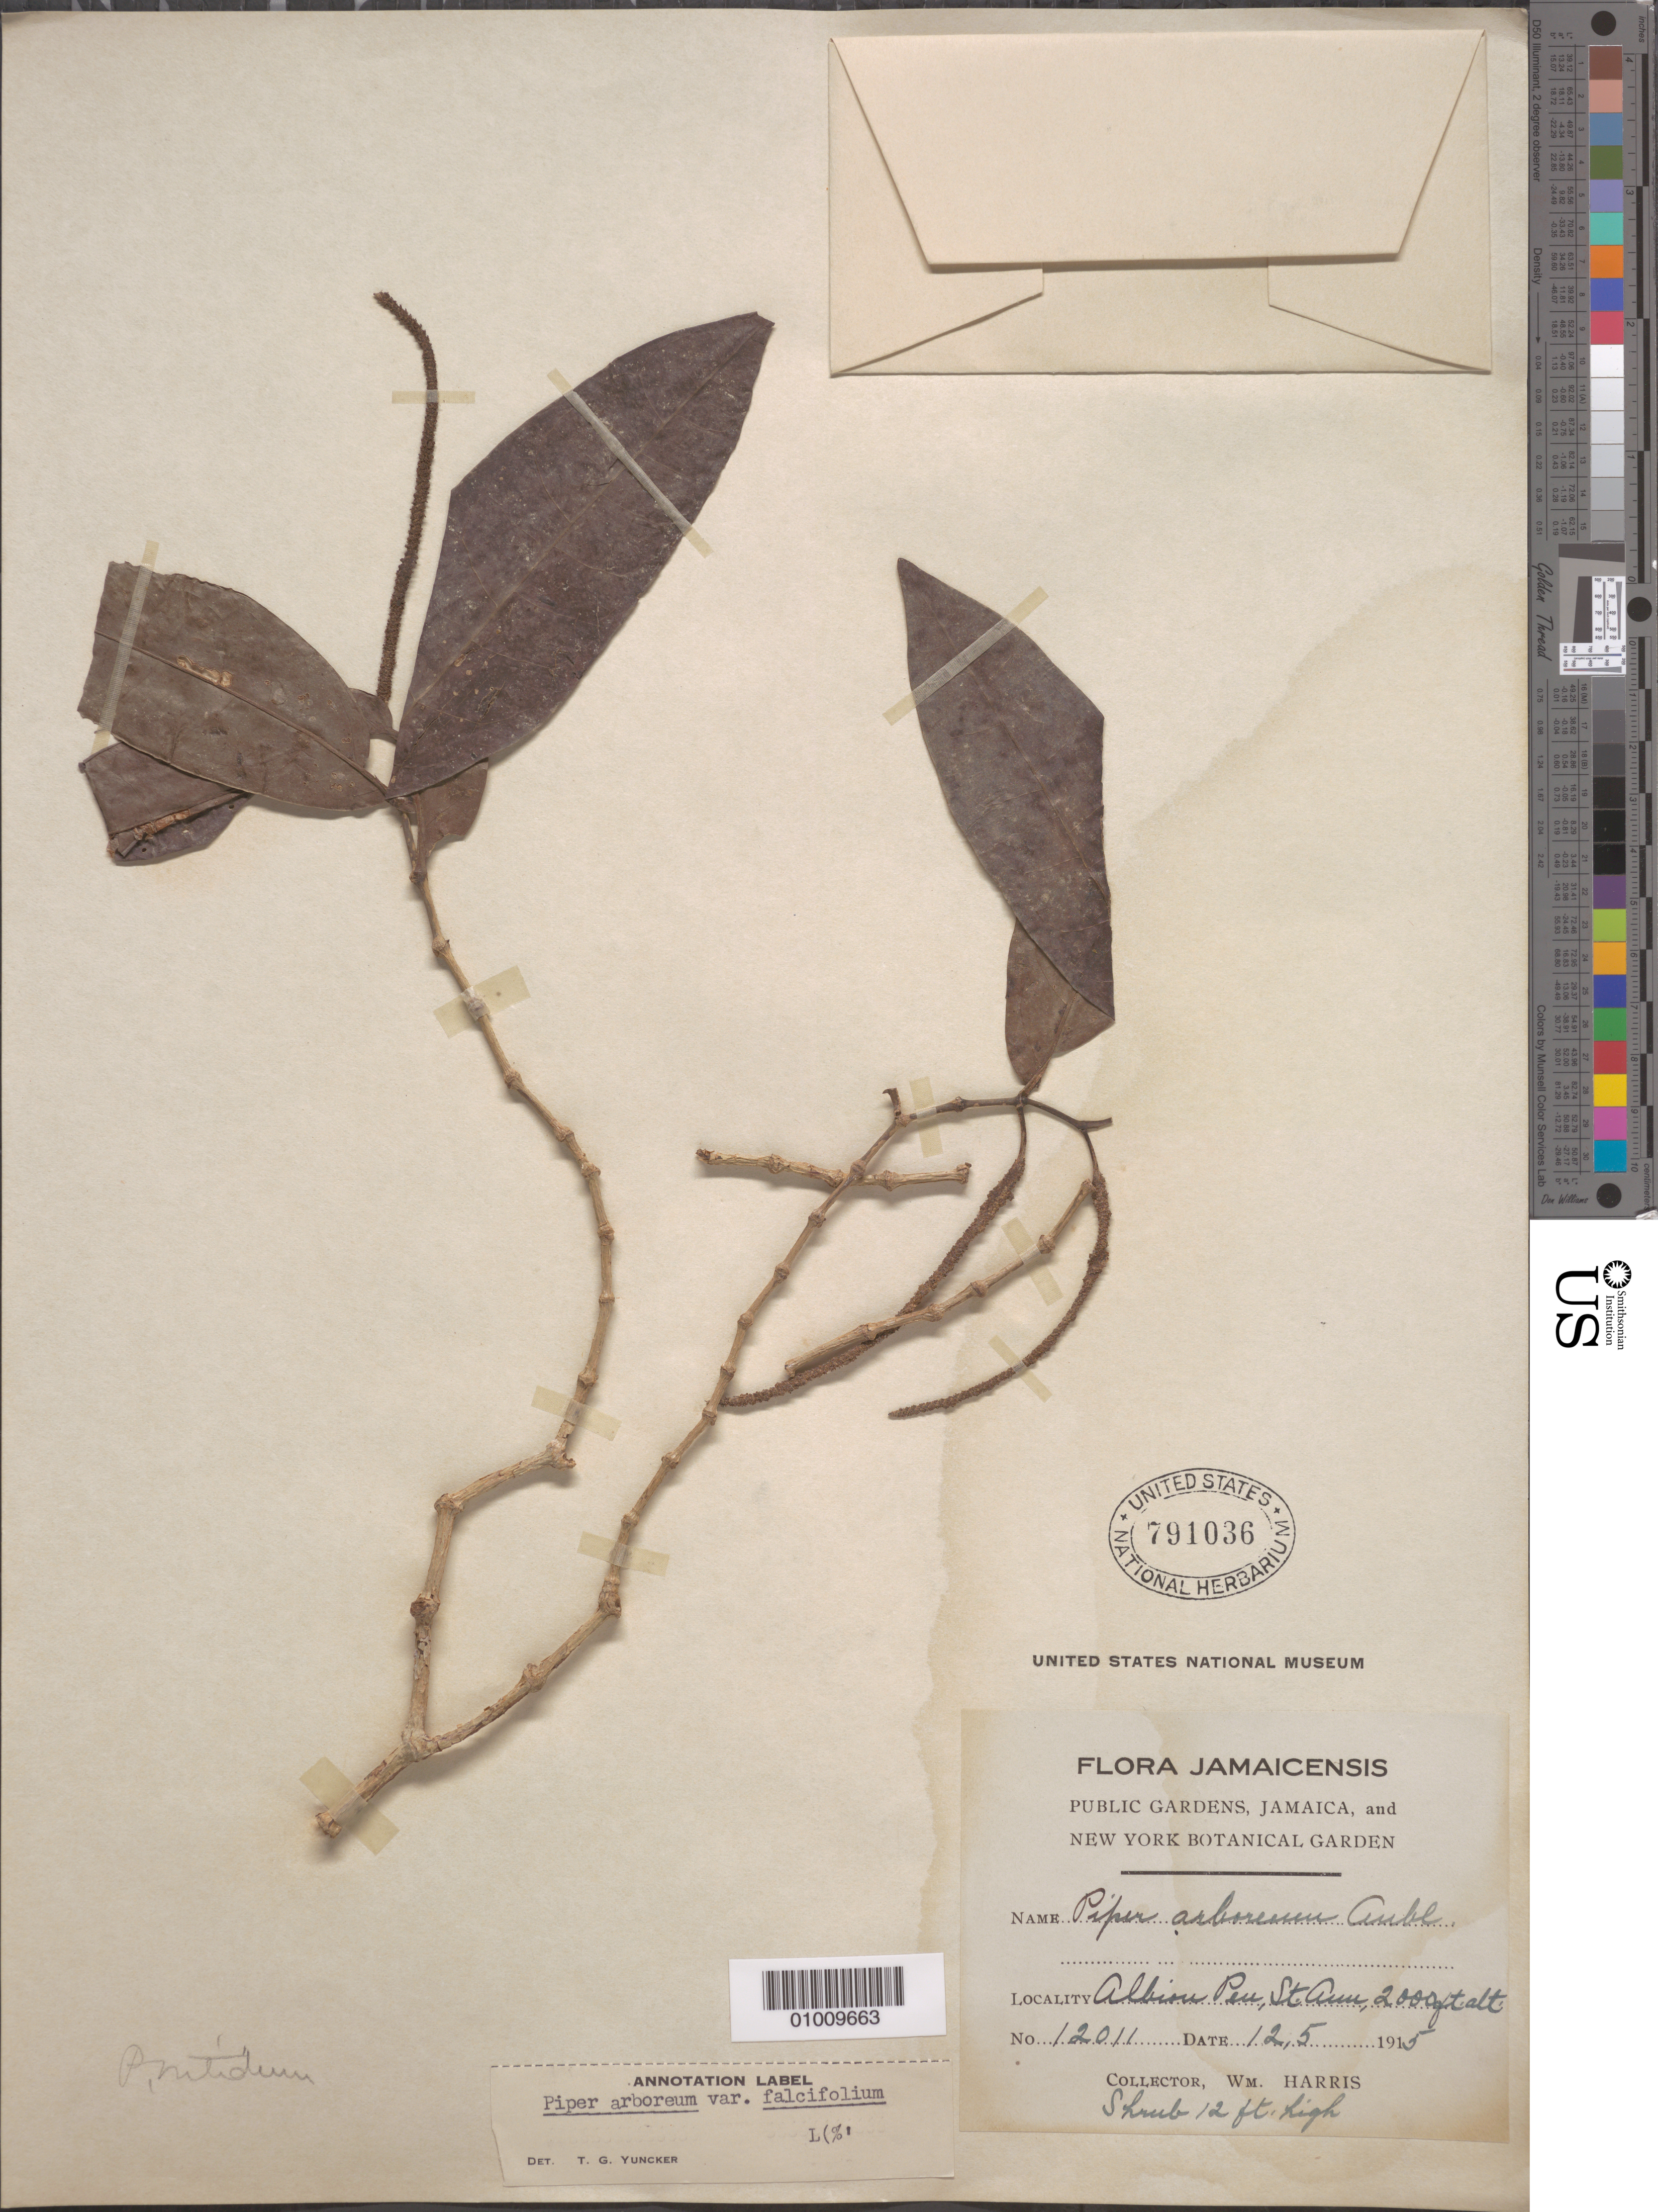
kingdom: Plantae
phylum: Tracheophyta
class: Magnoliopsida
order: Piperales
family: Piperaceae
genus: Piper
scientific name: Piper arboreum var. arboreum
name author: Aubl.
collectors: W. Harris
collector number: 12011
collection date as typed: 12 May 1915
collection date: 1915-05-12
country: Jamaica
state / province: Saint Ann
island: Jamaica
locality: Albiou Peu, St. Ann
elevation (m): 610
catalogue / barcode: US 791036